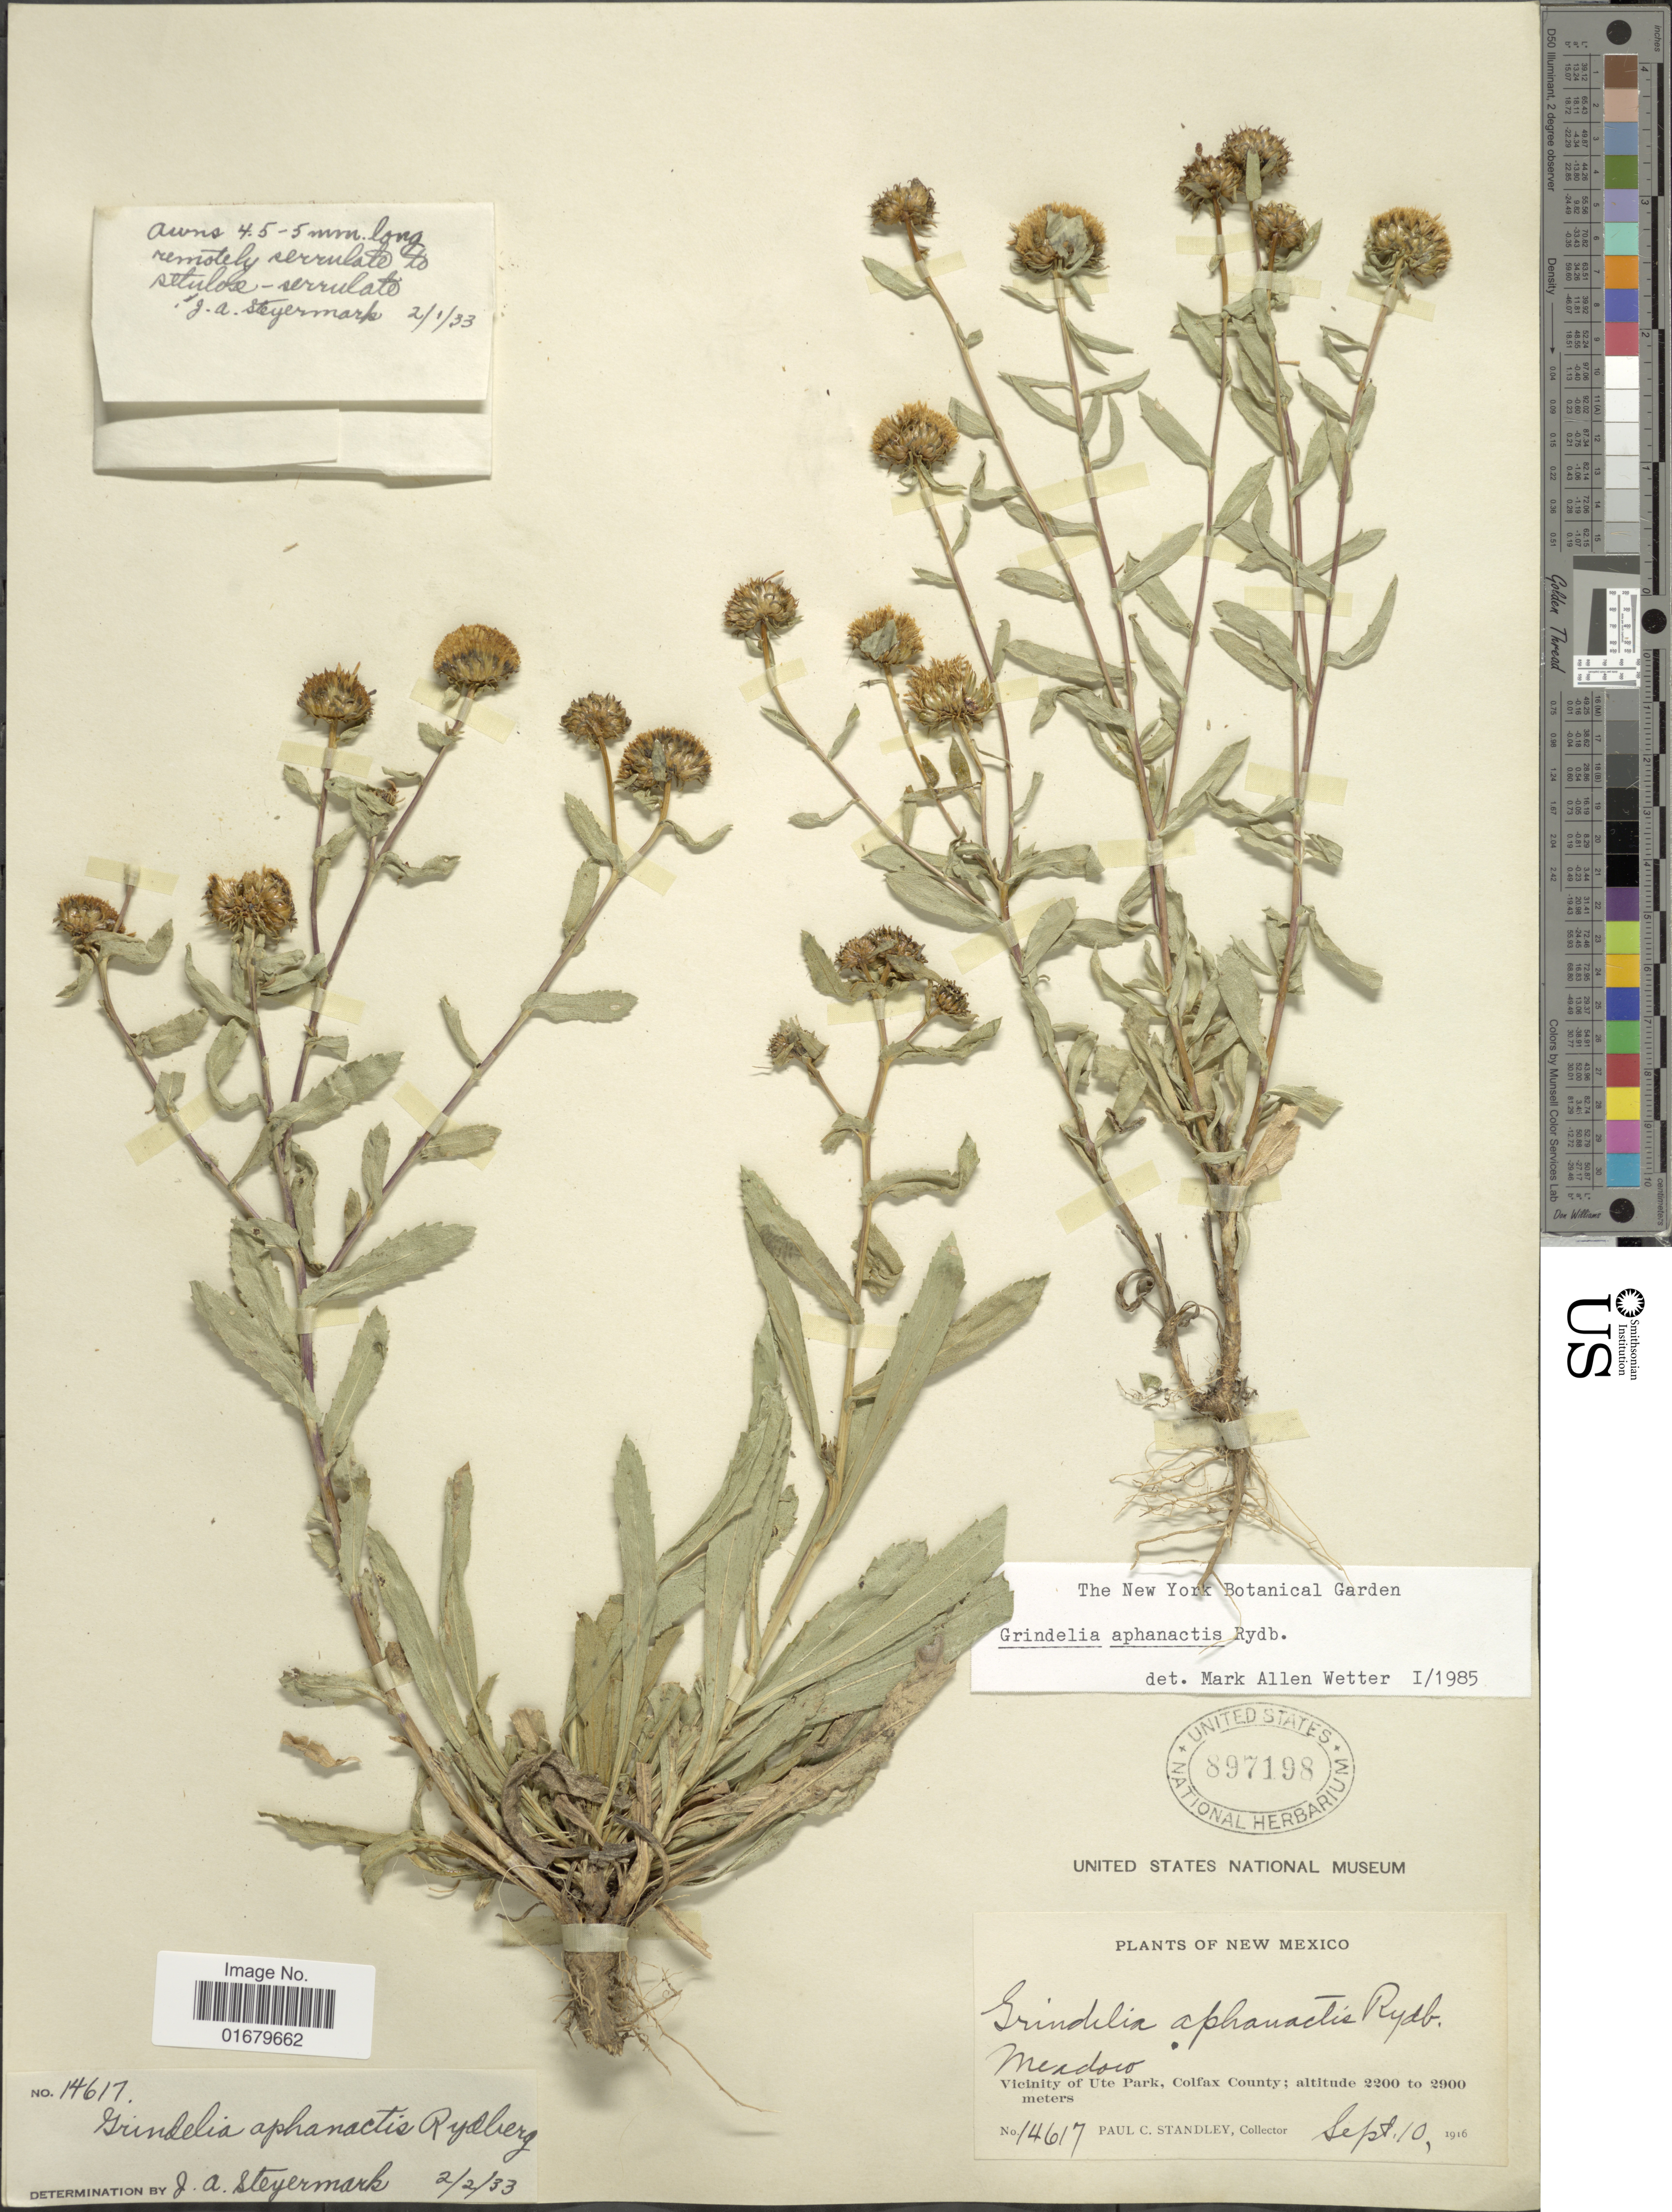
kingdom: Plantae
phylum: Tracheophyta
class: Magnoliopsida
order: Asterales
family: Asteraceae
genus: Grindelia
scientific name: Grindelia aphanactis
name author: Rydb.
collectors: P. C. Standley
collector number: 14617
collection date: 1916-09-10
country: United States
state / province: New Mexico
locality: Mendoro, vicinity of Ute Park, Colfax county.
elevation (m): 2200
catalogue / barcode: US 897198